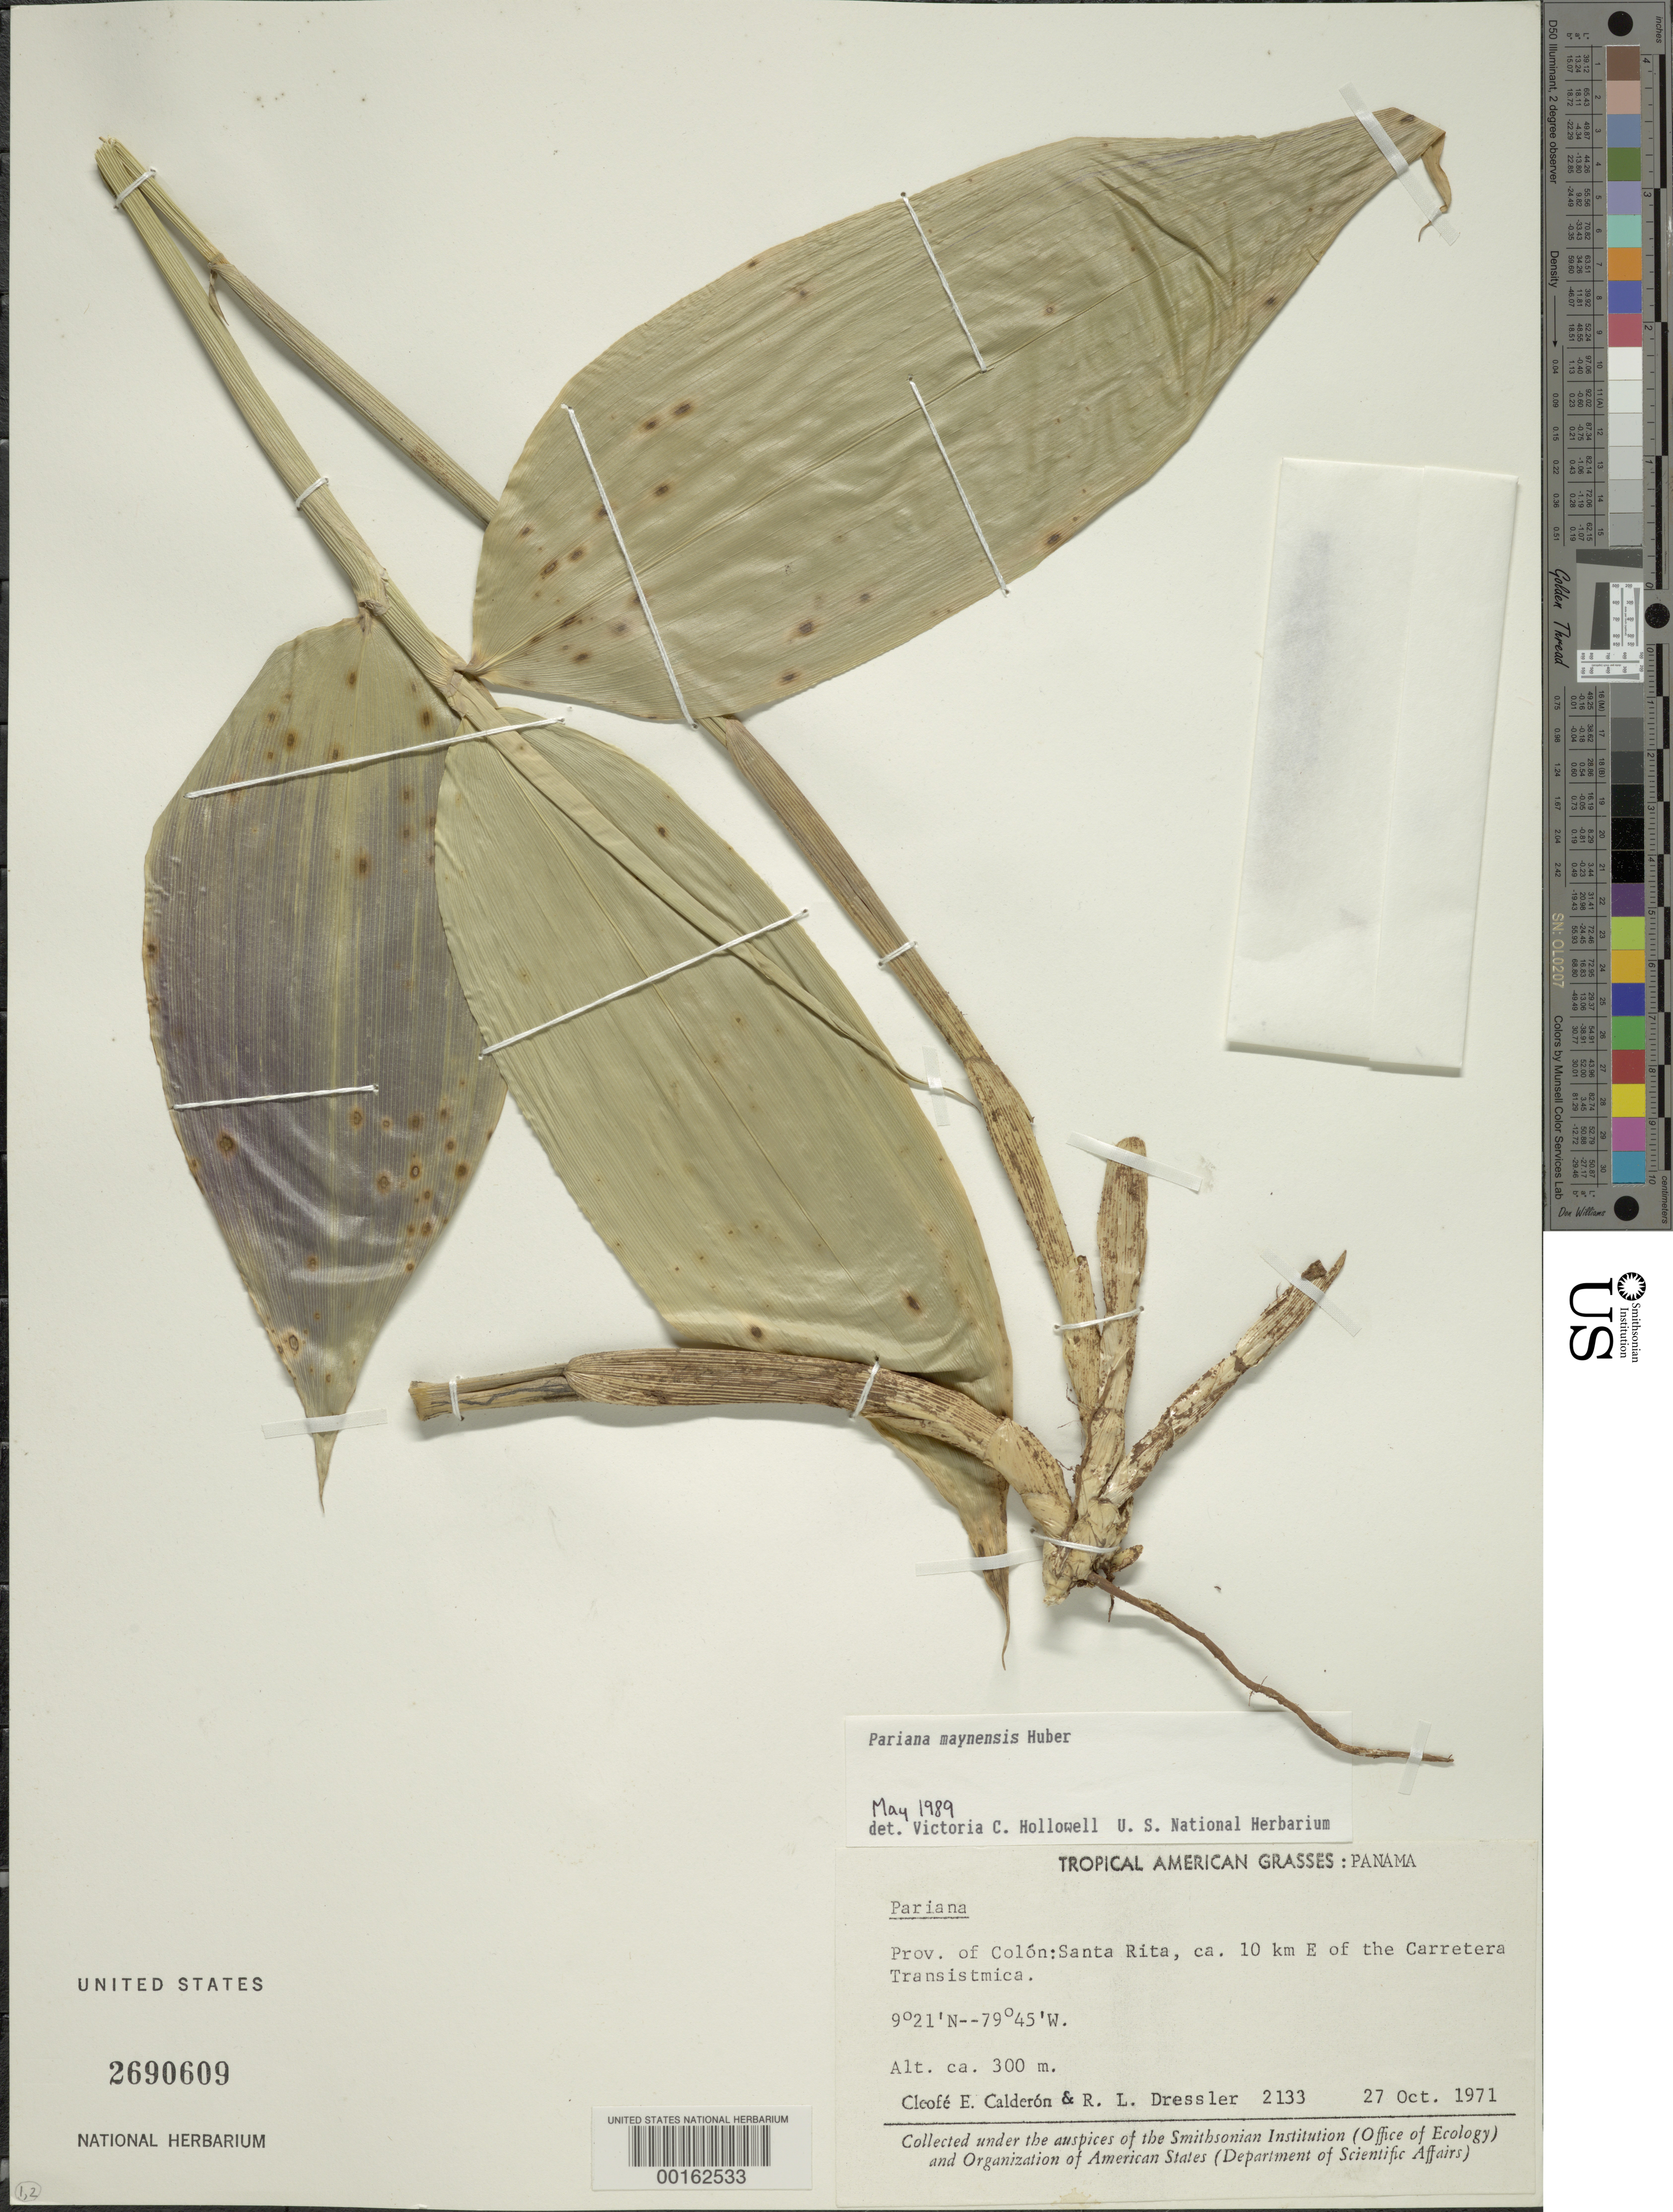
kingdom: Plantae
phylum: Tracheophyta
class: Liliopsida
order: Poales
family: Poaceae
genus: Pariana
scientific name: Pariana maynensis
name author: Huber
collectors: C. E. Calderón & R. Dressler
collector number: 2133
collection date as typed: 27 Oct 1971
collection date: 1971-10-27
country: Panama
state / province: Colón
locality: Santa Rita, 10 km E of the Carretera Trans-Istmica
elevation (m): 300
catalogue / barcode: US 2690609